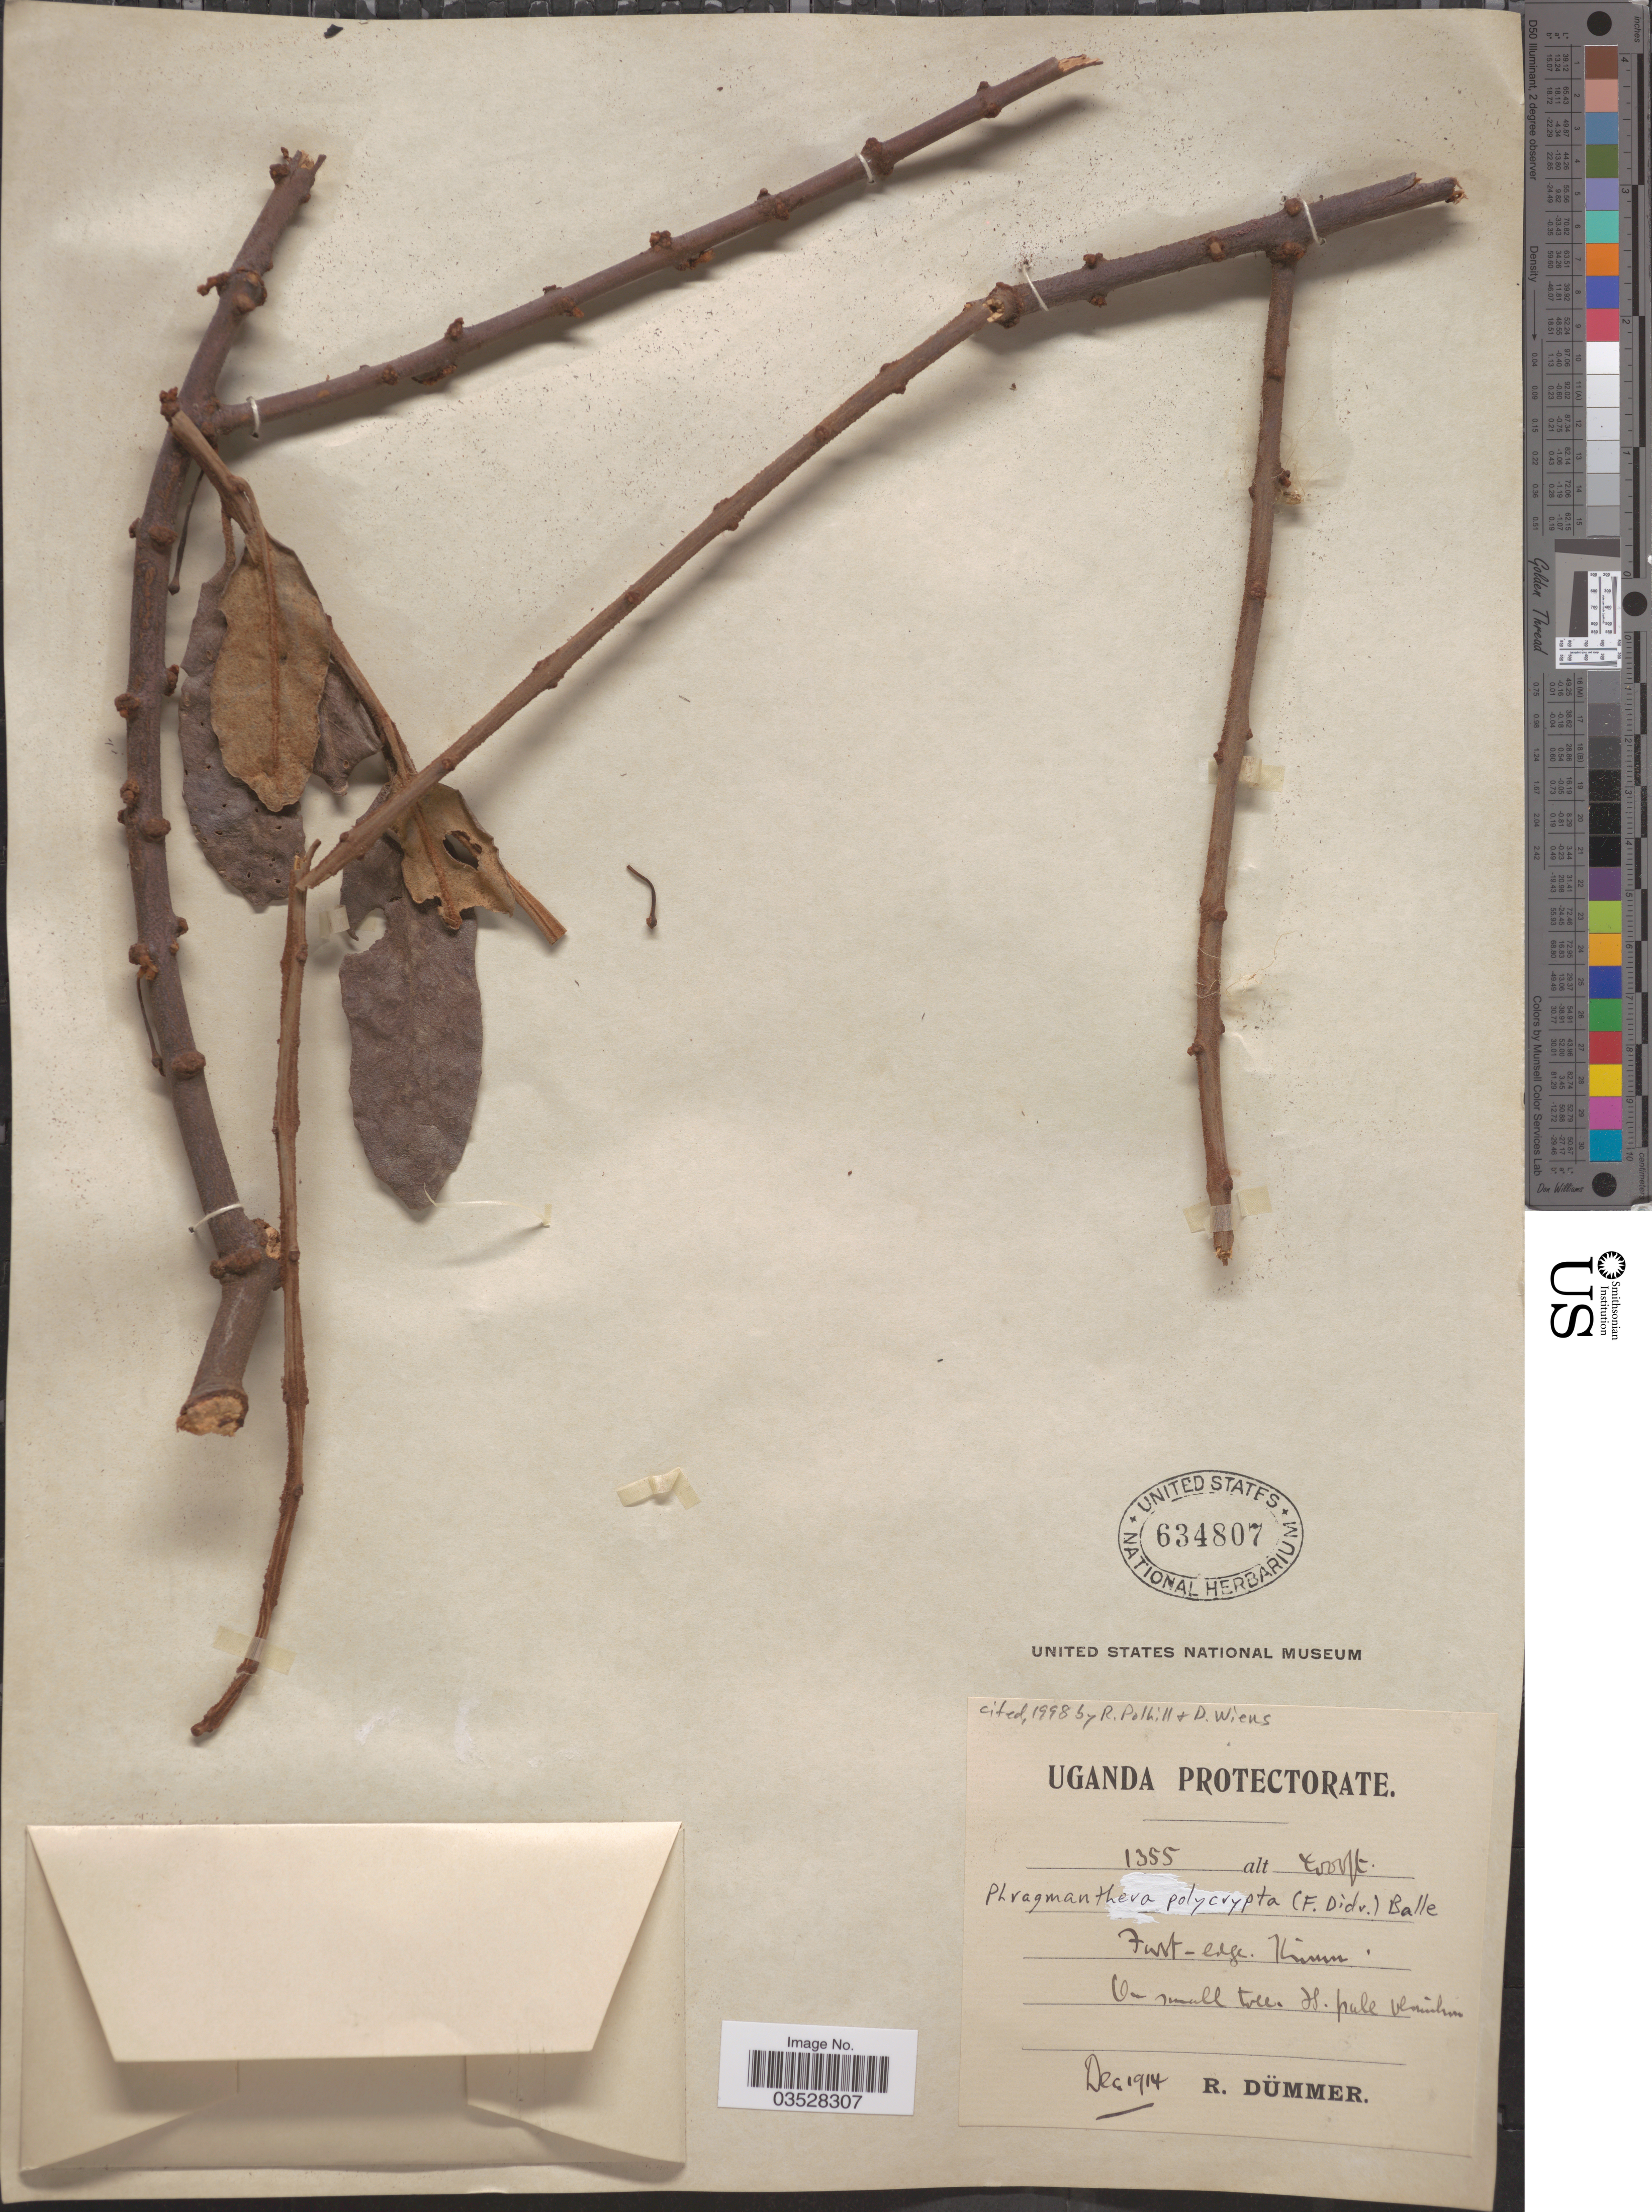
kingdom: Plantae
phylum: Tracheophyta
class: Magnoliopsida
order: Santalales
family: Loranthaceae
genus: Phragmanthera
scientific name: Phragmanthera polycrypta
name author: (Didr.) Balle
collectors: R. Duemmer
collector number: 1355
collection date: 1914-12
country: Uganda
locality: Uganda Protectorate. Kimu [interpreted].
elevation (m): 1219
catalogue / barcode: US 634807